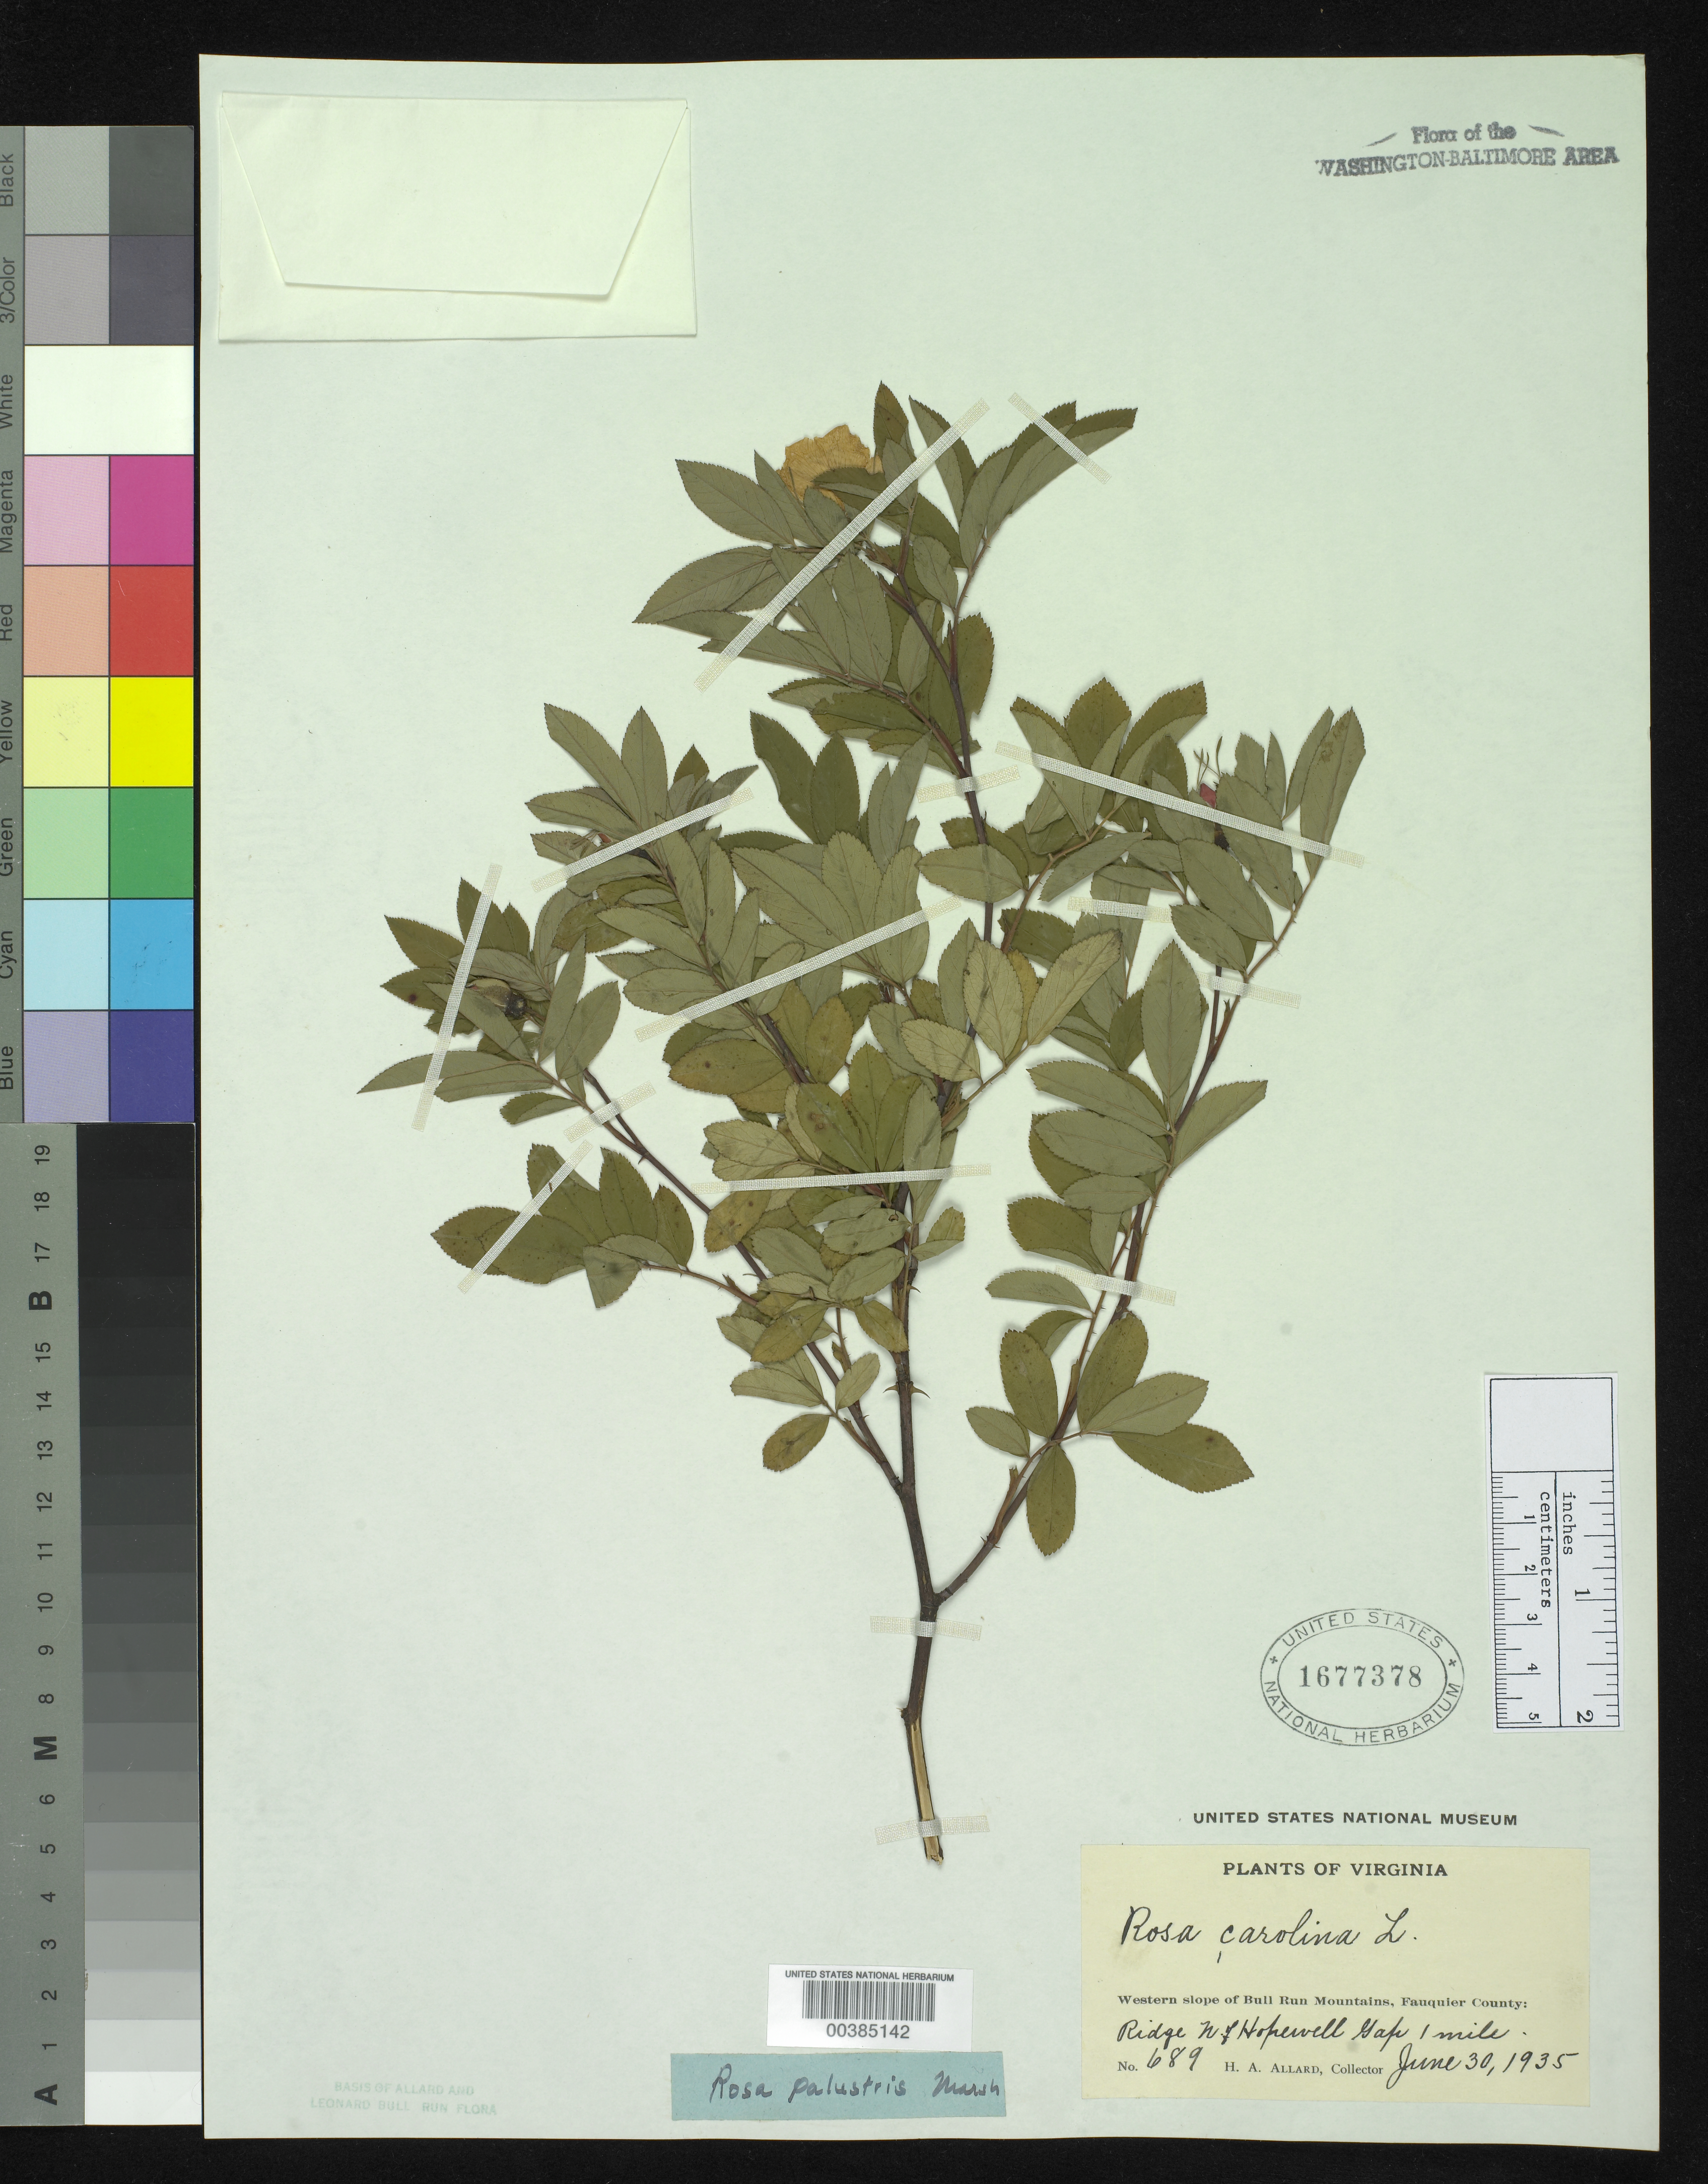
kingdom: Plantae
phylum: Tracheophyta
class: Magnoliopsida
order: Rosales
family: Rosaceae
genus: Rosa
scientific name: Rosa palustris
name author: Marshall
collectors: H. A. Allard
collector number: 689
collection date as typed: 30 Jun 1935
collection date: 1935-06-30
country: United States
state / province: Virginia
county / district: Fauquier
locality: North of Hopewell Gap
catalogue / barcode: US 1677378